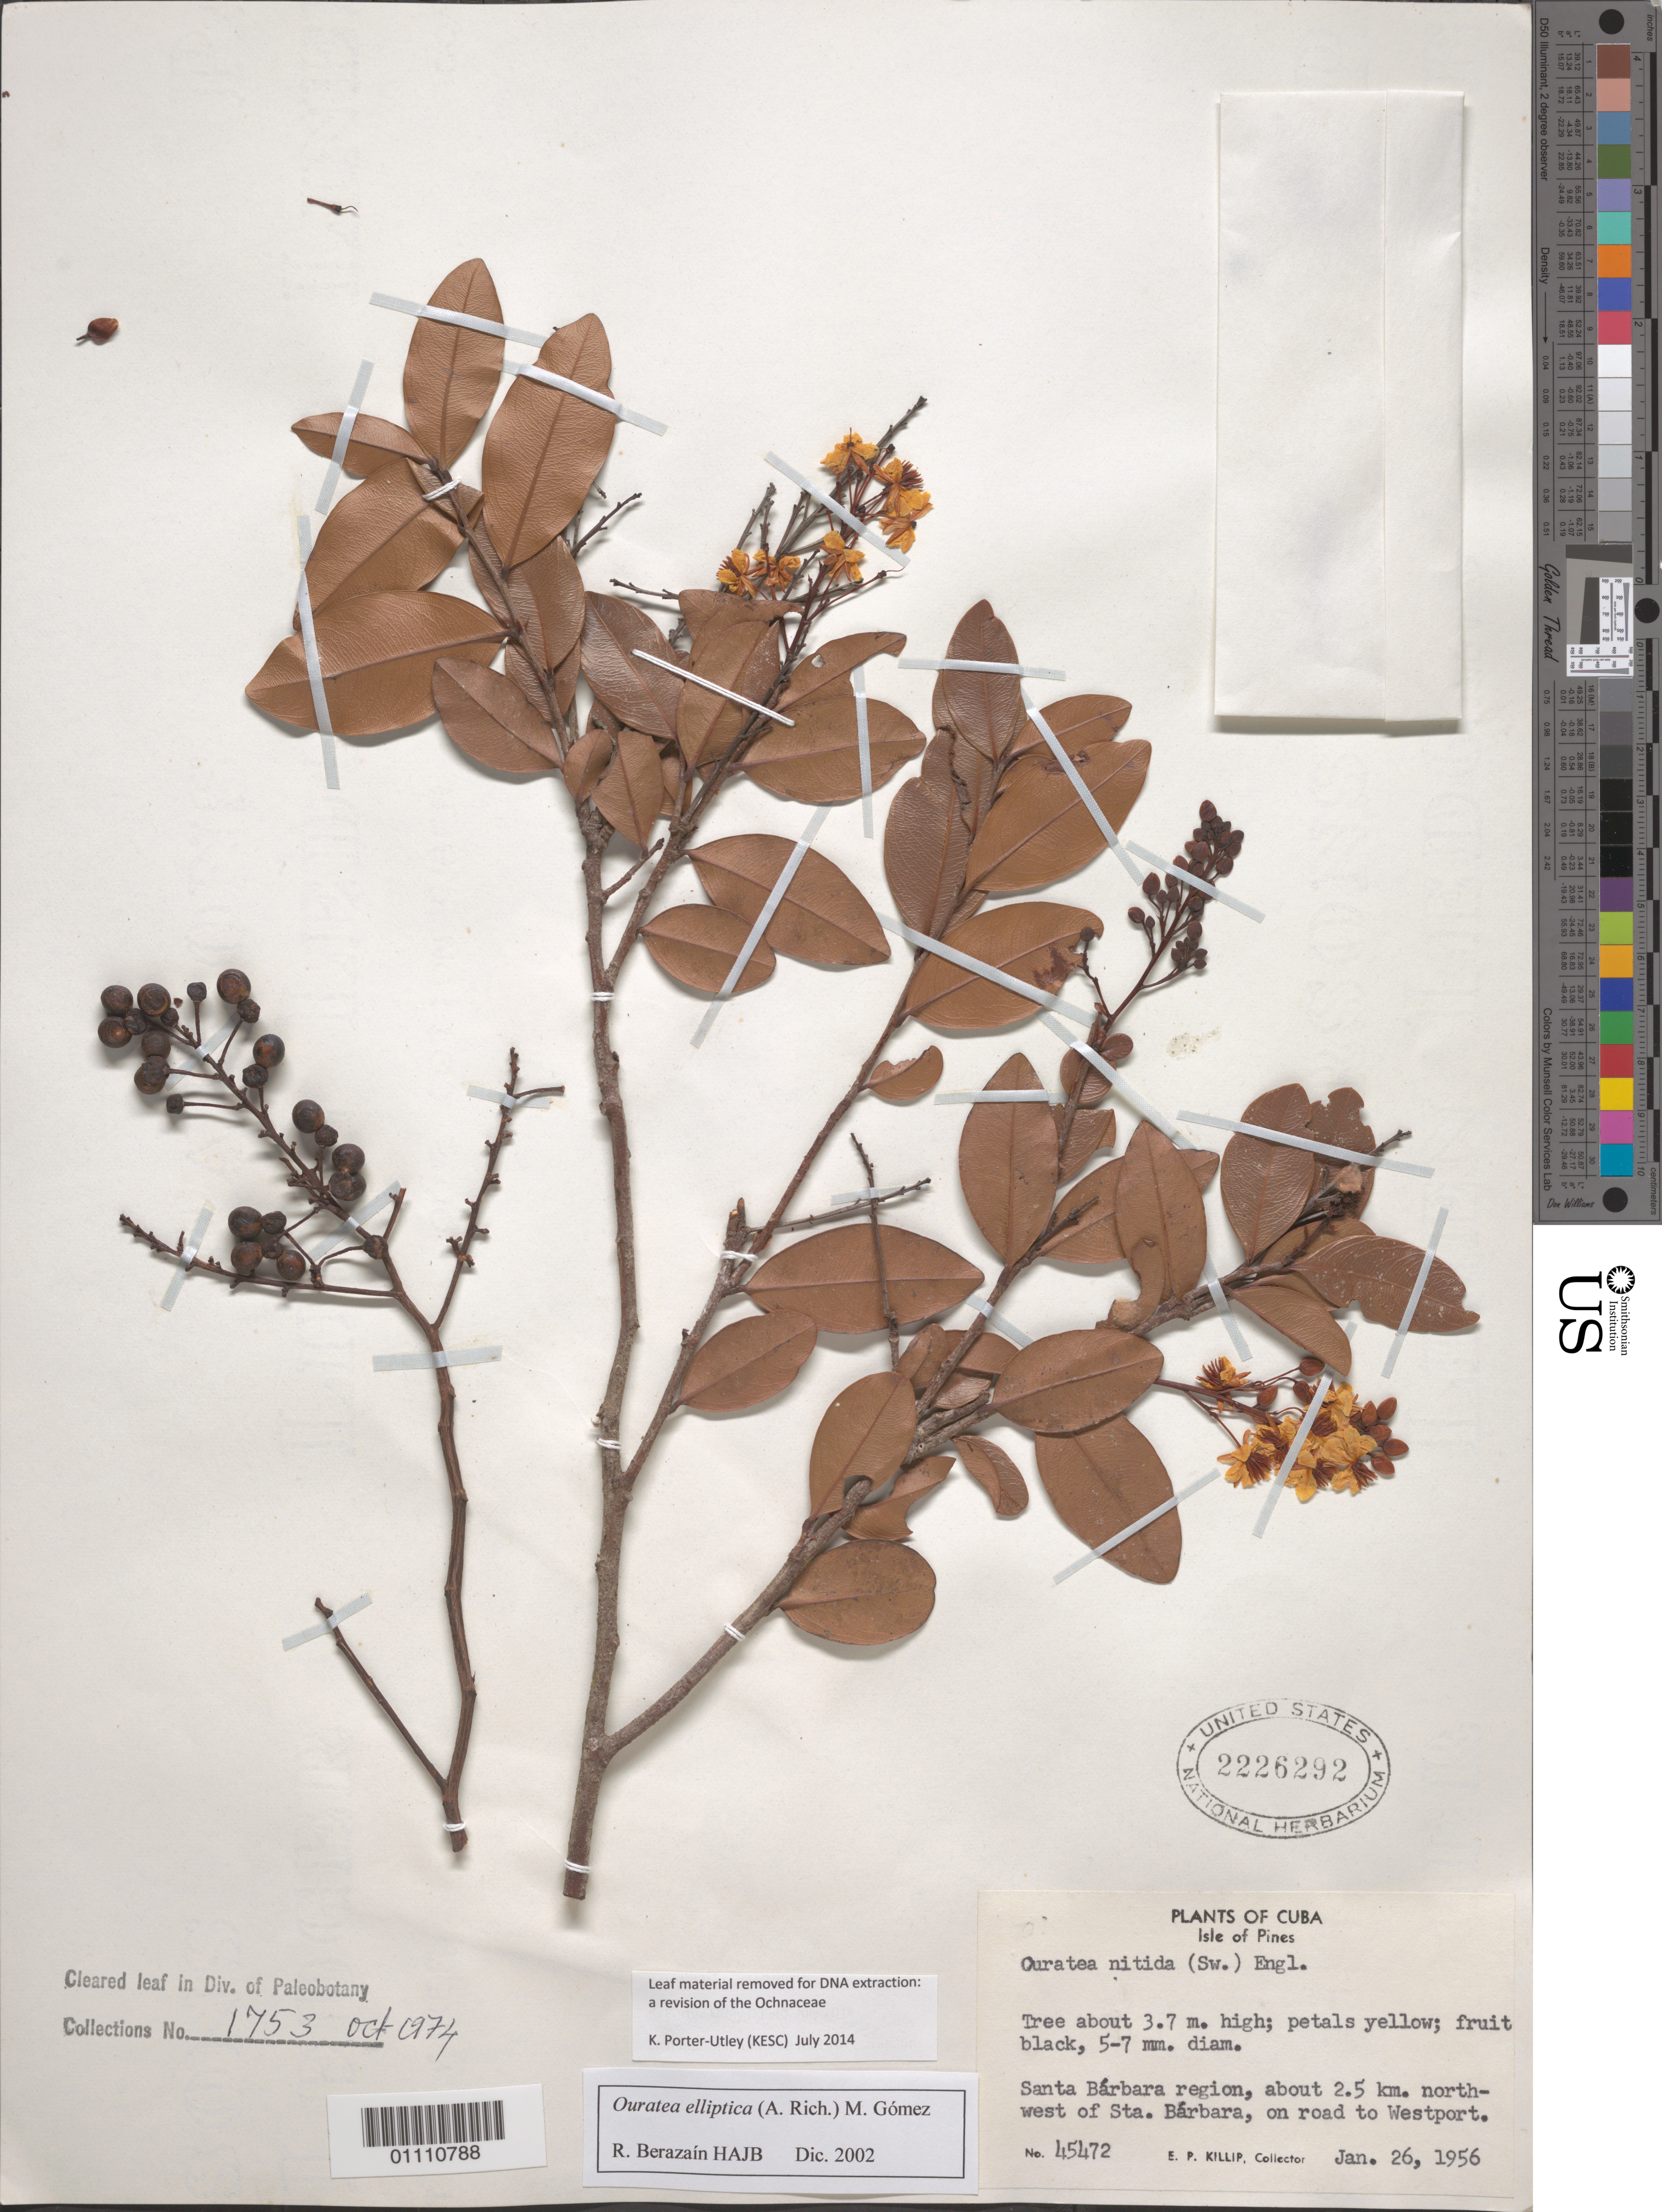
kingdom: Plantae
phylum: Tracheophyta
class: Magnoliopsida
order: Malpighiales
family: Ochnaceae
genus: Ouratea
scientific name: Ouratea elliptica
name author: (A. Rich.) M. Gómez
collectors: E. P. Killip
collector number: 45472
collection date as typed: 26 Jan 1956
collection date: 1956-01-26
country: Cuba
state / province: Isla de La Juventud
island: Isla de la Juventud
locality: Santa Bárbara region, about 2 5 km NW of Sta Bárbara, on road to Westport, Isle of Pines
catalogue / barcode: US 2226292